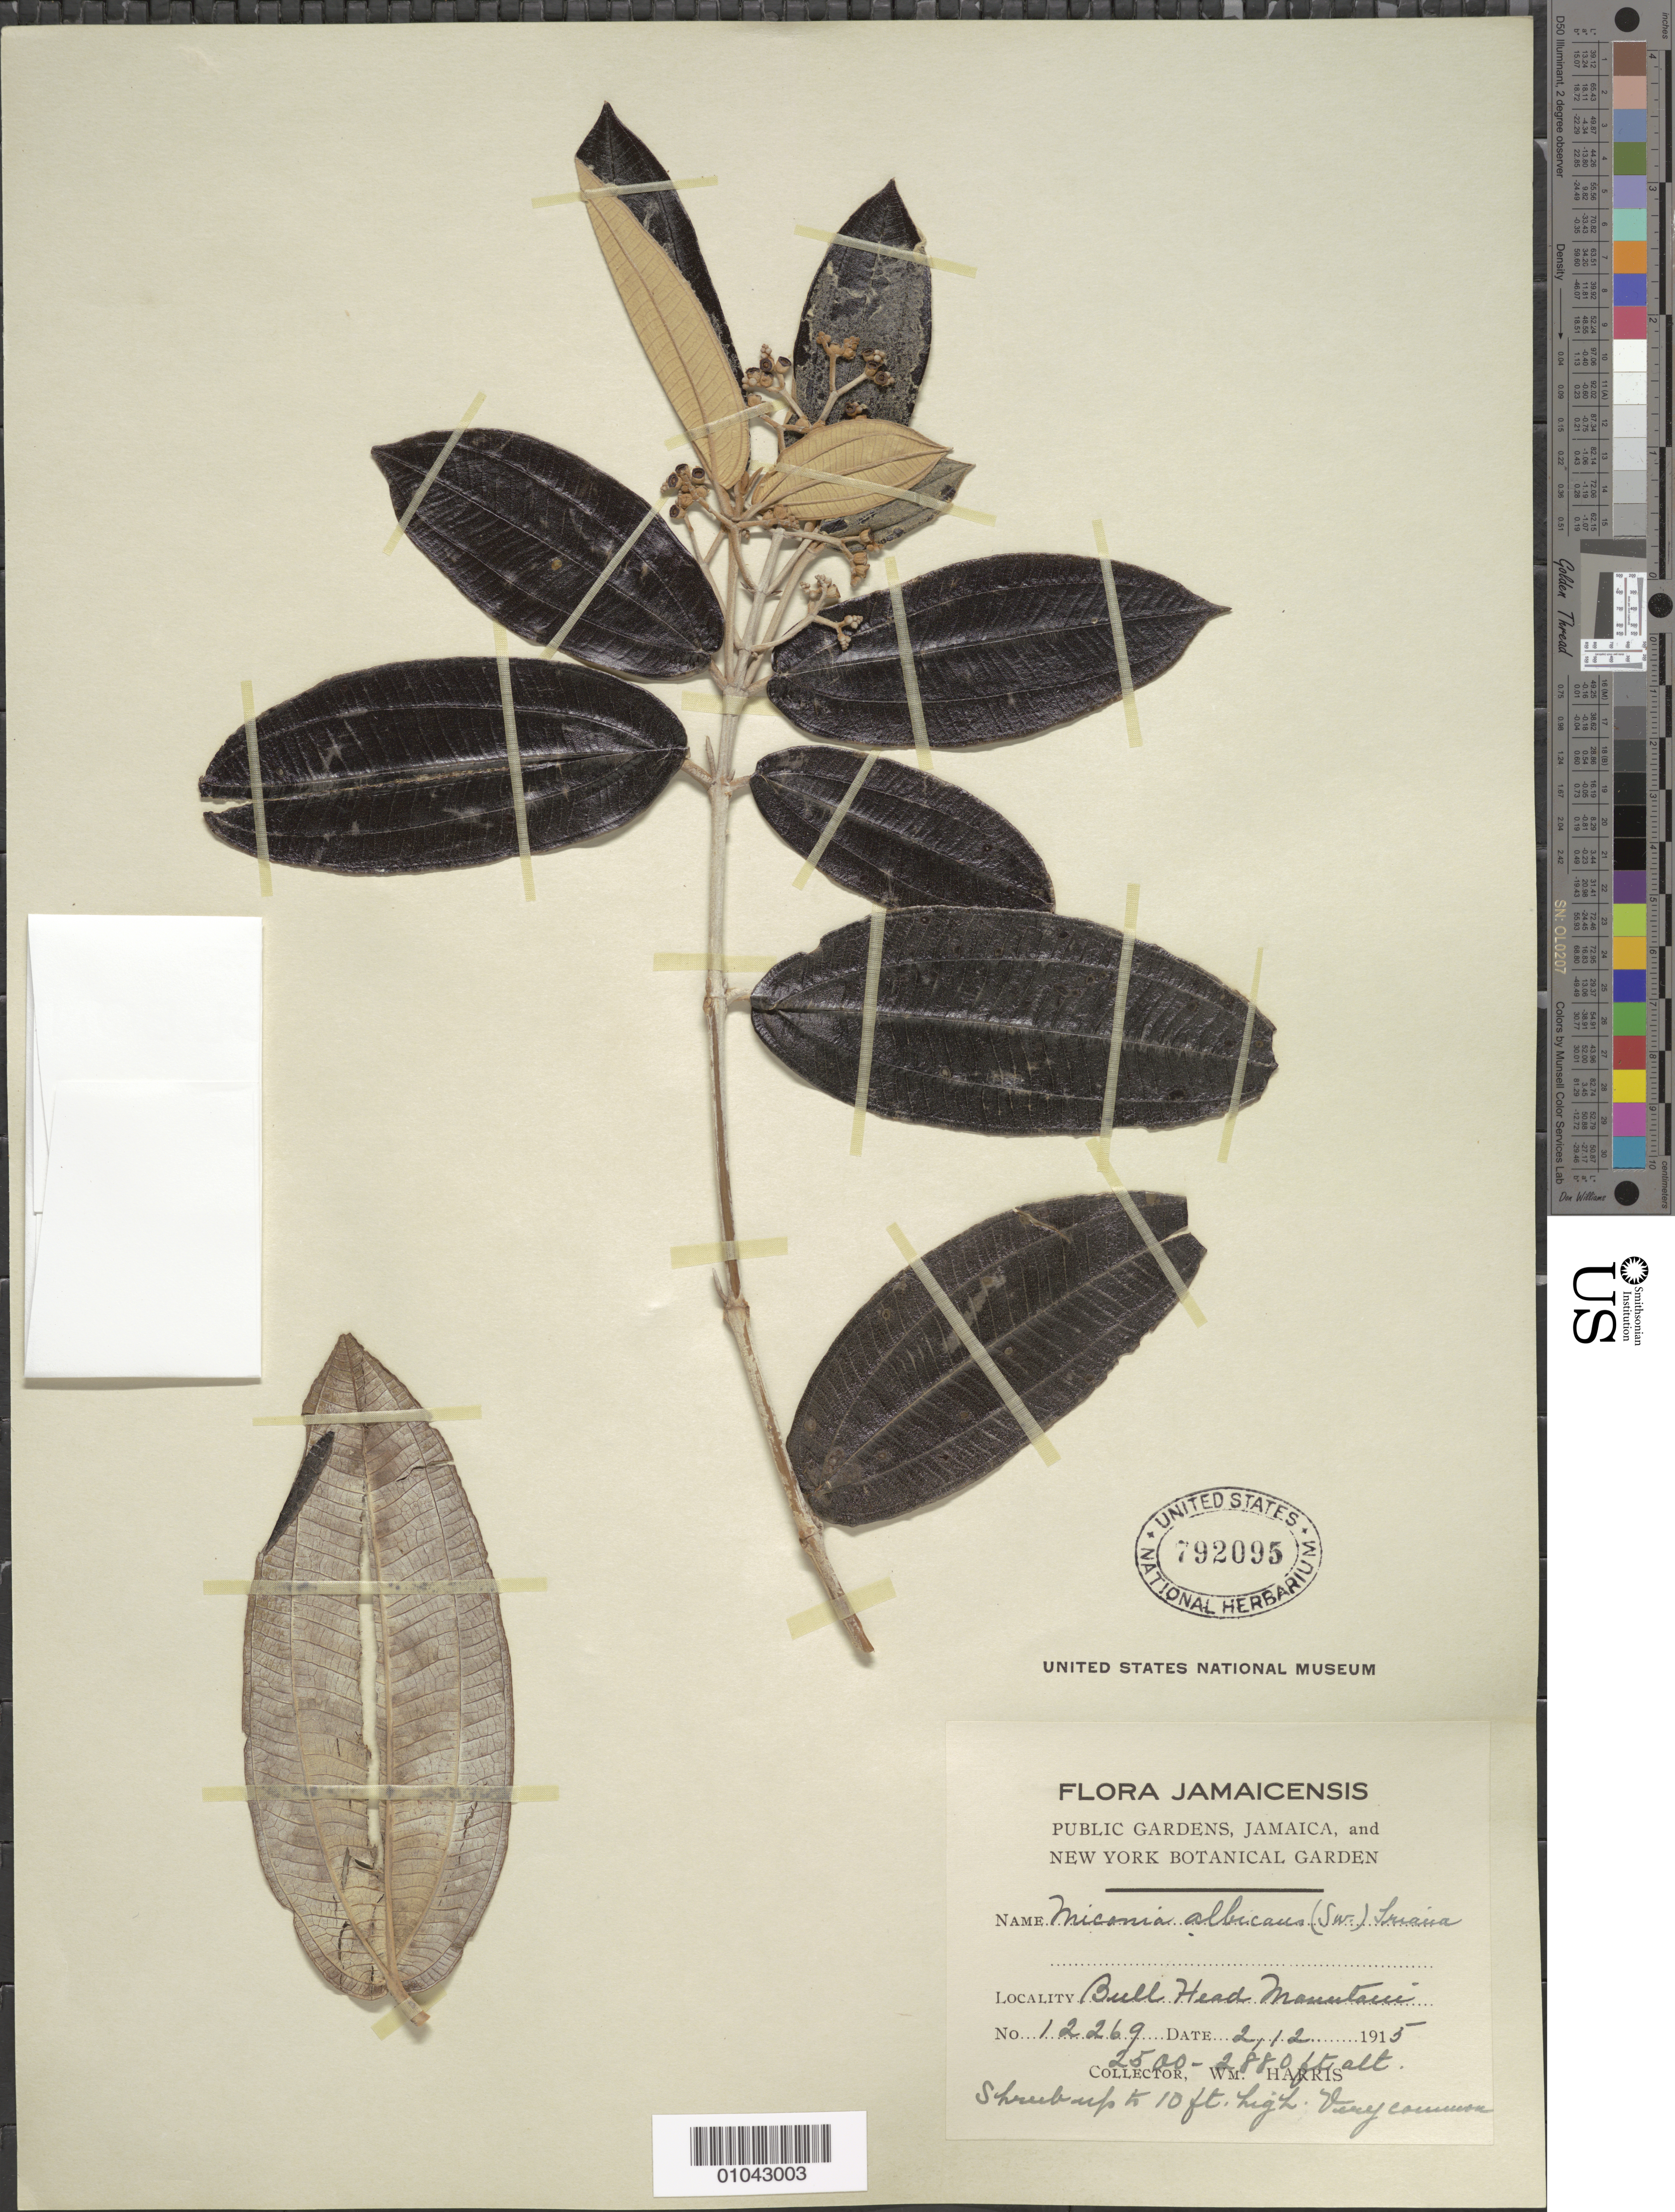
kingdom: Plantae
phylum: Tracheophyta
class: Magnoliopsida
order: Myrtales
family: Melastomataceae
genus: Miconia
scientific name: Miconia albicans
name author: (Sw.) Triana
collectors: W. Harris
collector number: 12269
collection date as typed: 02 Dec 1915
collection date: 1915-12-02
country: Jamaica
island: Jamaica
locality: Bull Head Mountain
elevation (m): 762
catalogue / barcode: US 792095